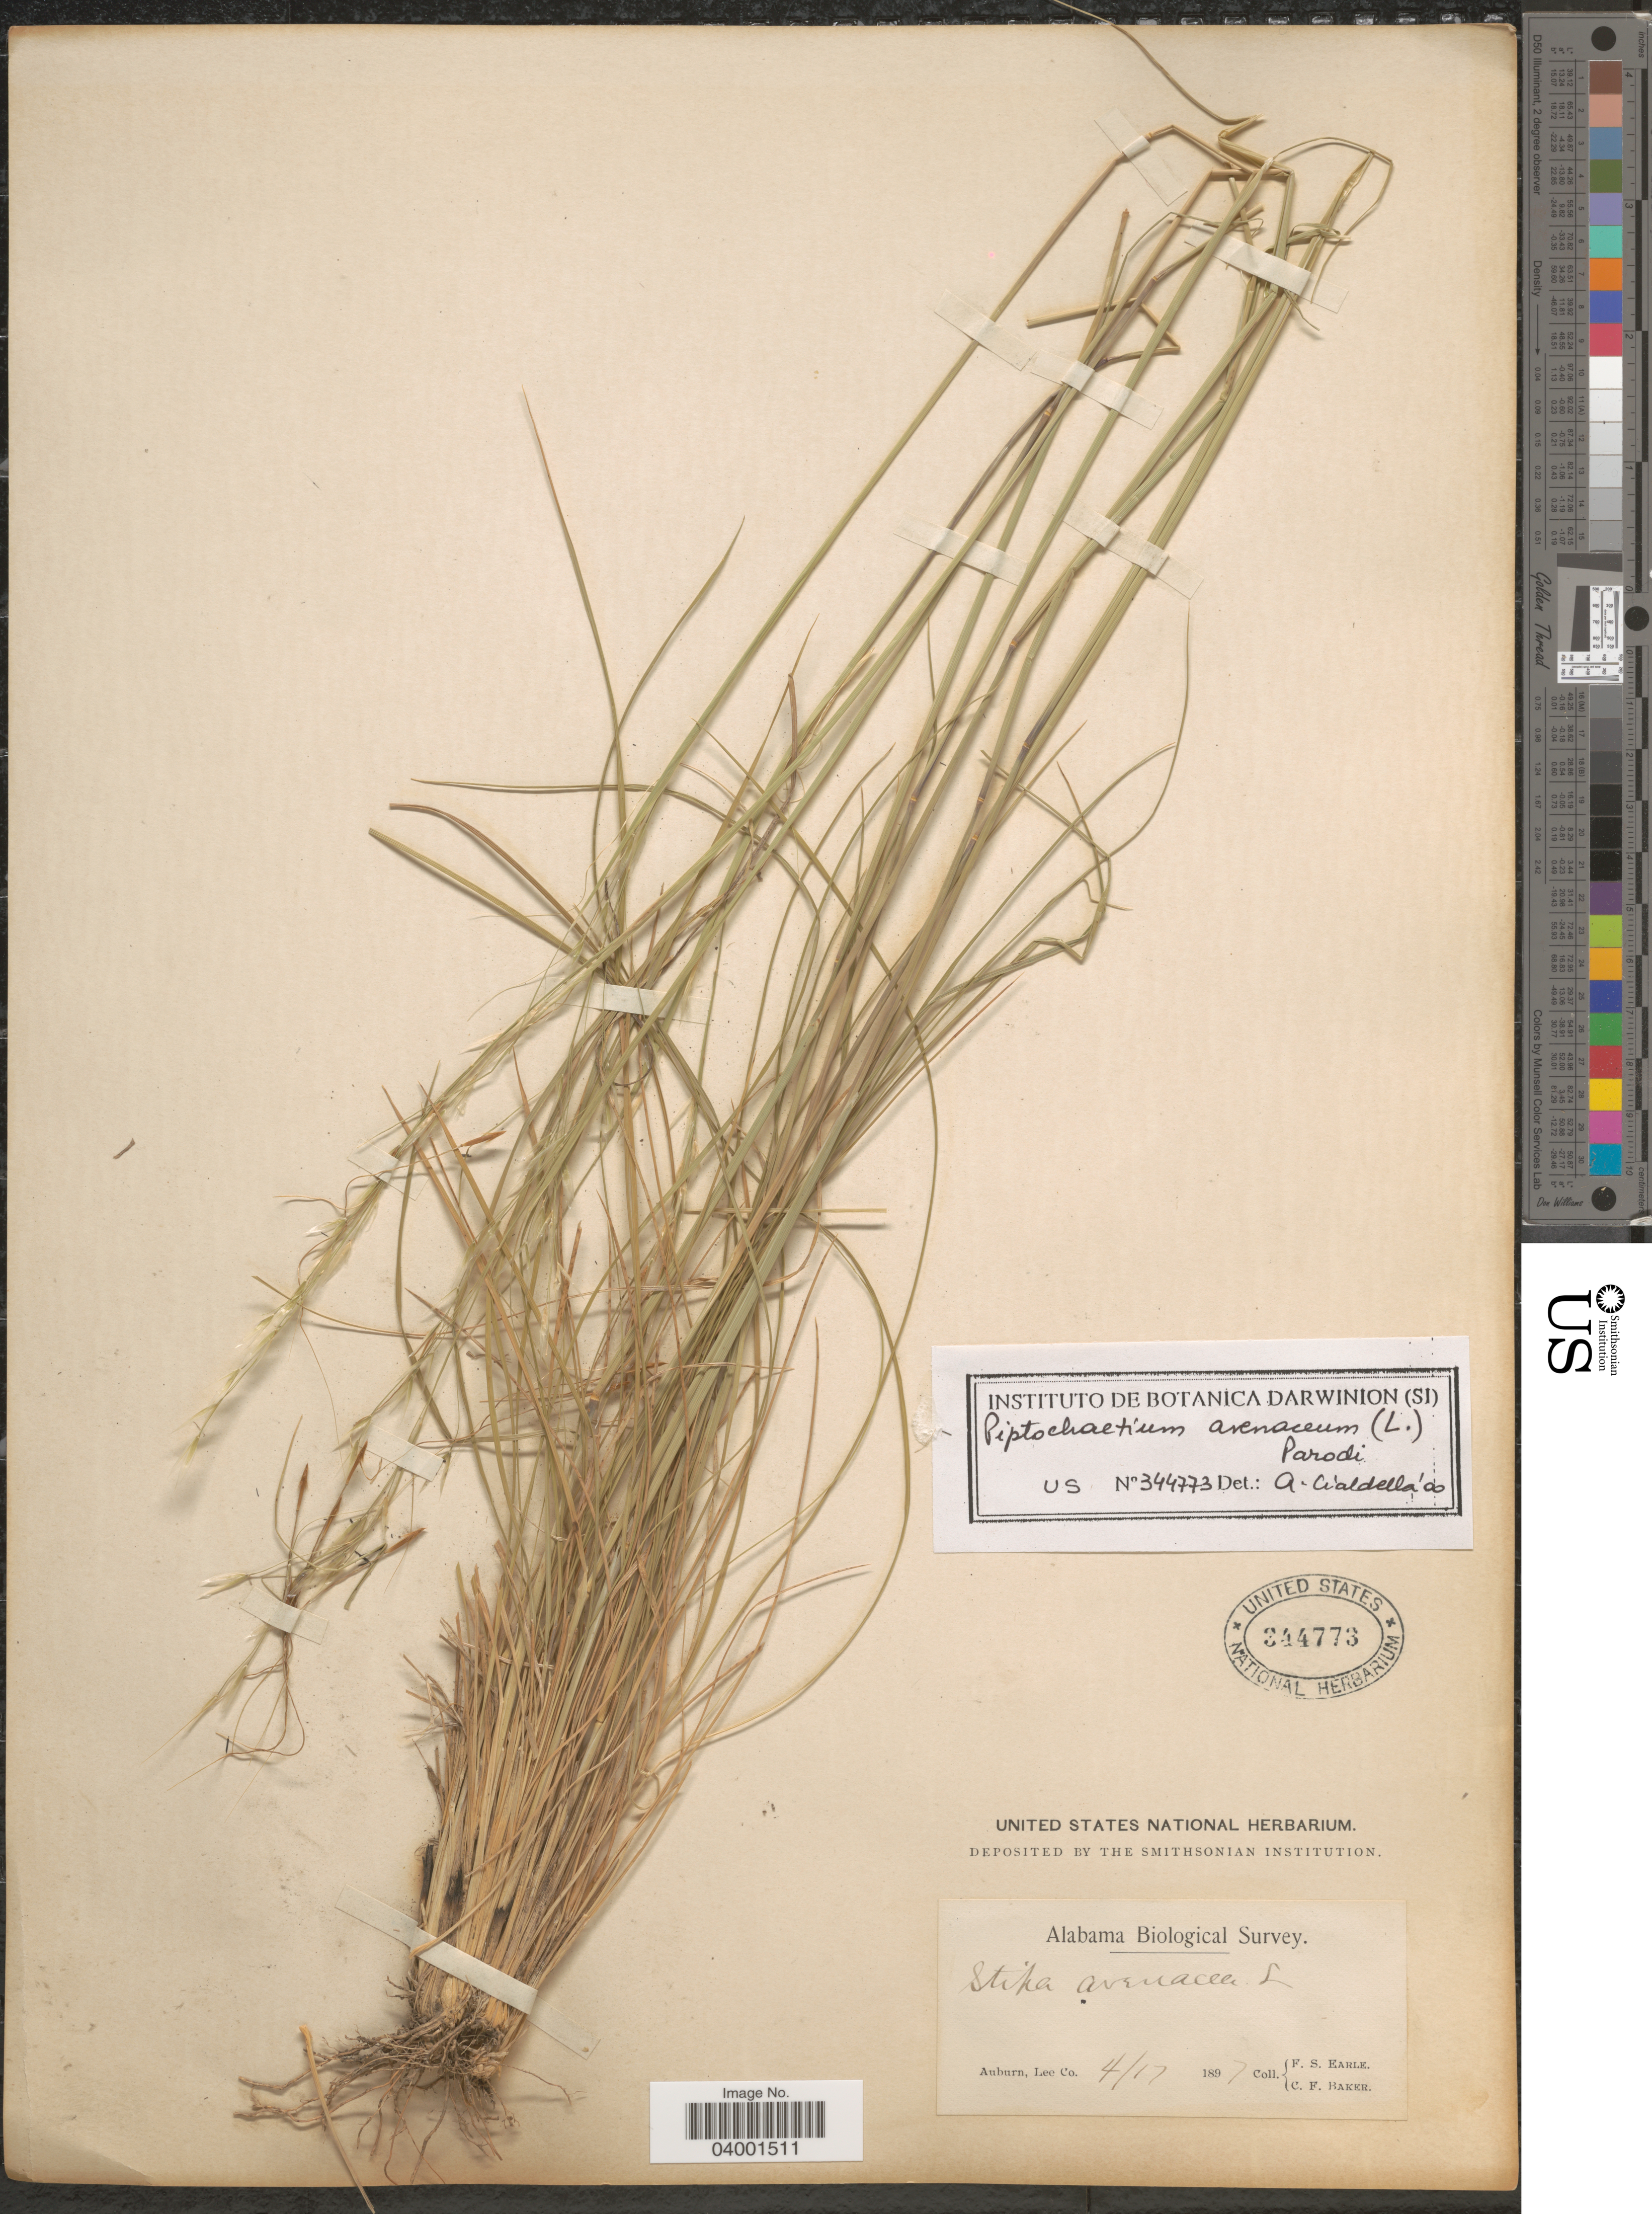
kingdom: Plantae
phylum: Tracheophyta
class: Liliopsida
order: Poales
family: Poaceae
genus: Piptochaetium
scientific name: Piptochaetium avenaceum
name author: (L.) Parodi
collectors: F. S. Earle & C. F. Baker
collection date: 1897-04-17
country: United States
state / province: Alabama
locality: Auburn, Lee Co.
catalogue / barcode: US 344773